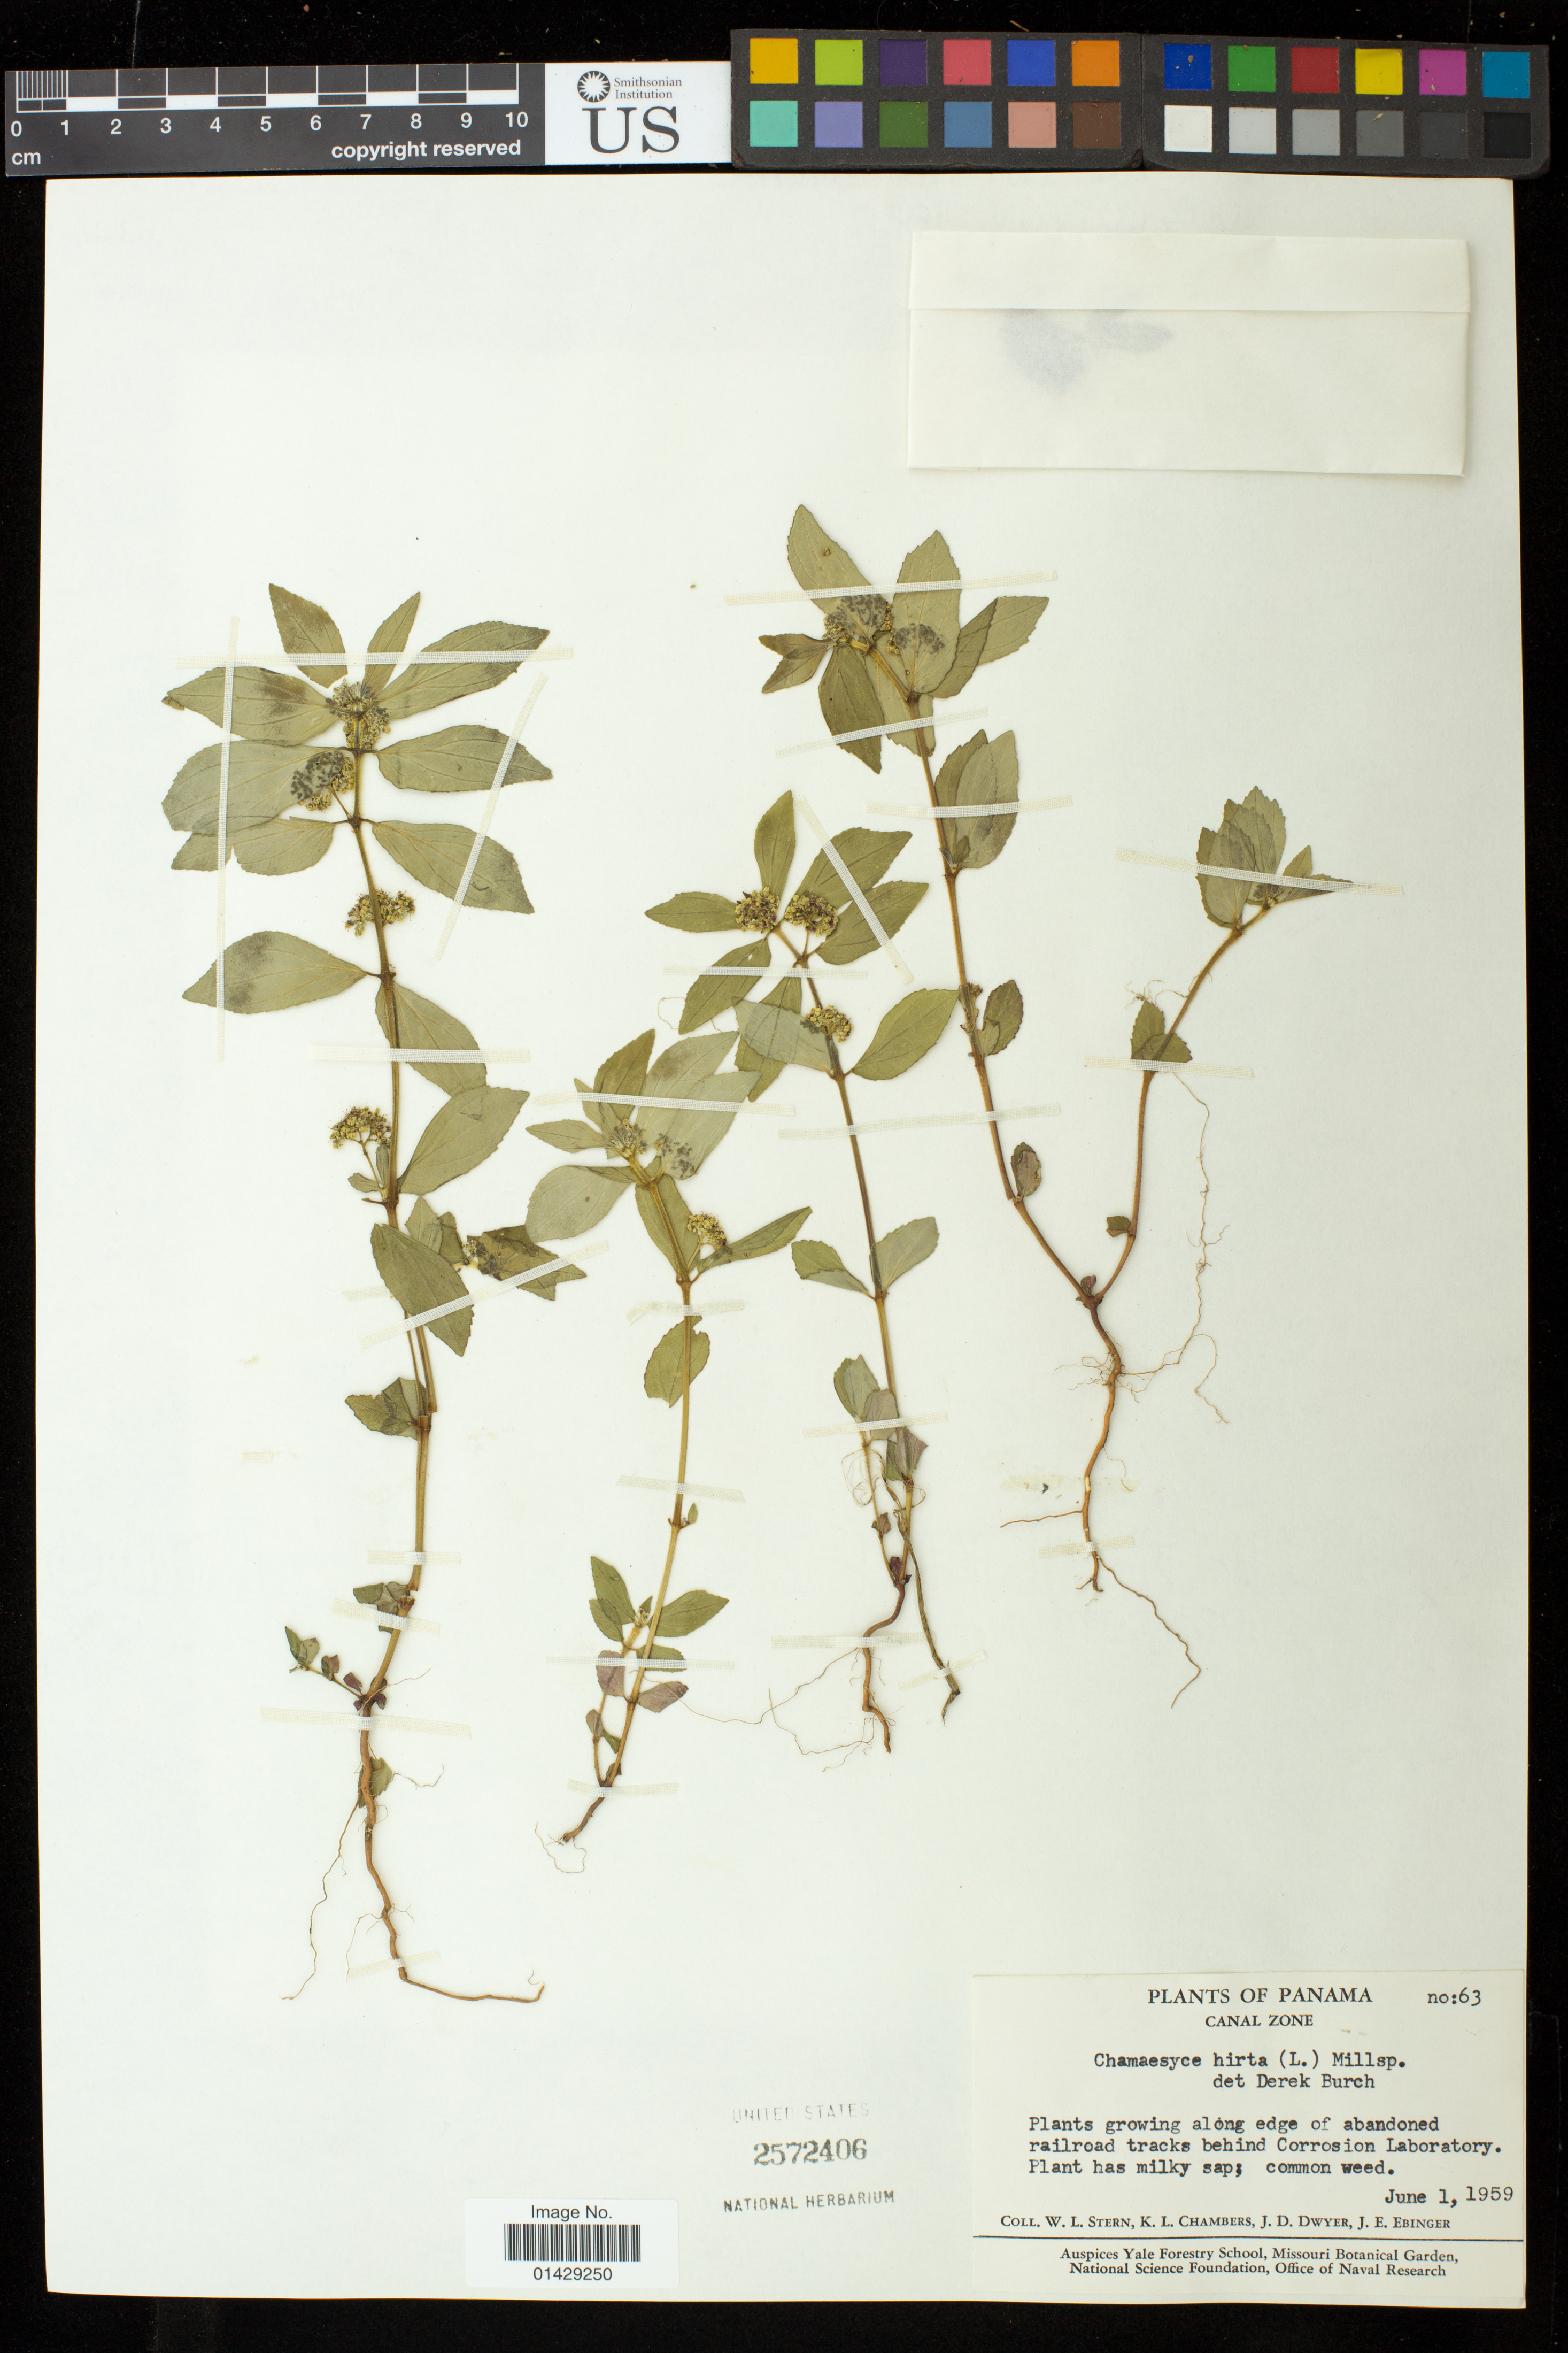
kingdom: Plantae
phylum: Tracheophyta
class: Magnoliopsida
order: Malpighiales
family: Euphorbiaceae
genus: Euphorbia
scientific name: Euphorbia hirta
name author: L.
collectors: W. L. Stern, K. L. Chambers, J. D. Dwyer & J. Ebinger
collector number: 63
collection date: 1959-06-01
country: Panama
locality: Canal Zone; Abandoned railroad tracks behind Corrosion Laboratory.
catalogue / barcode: US 2572406